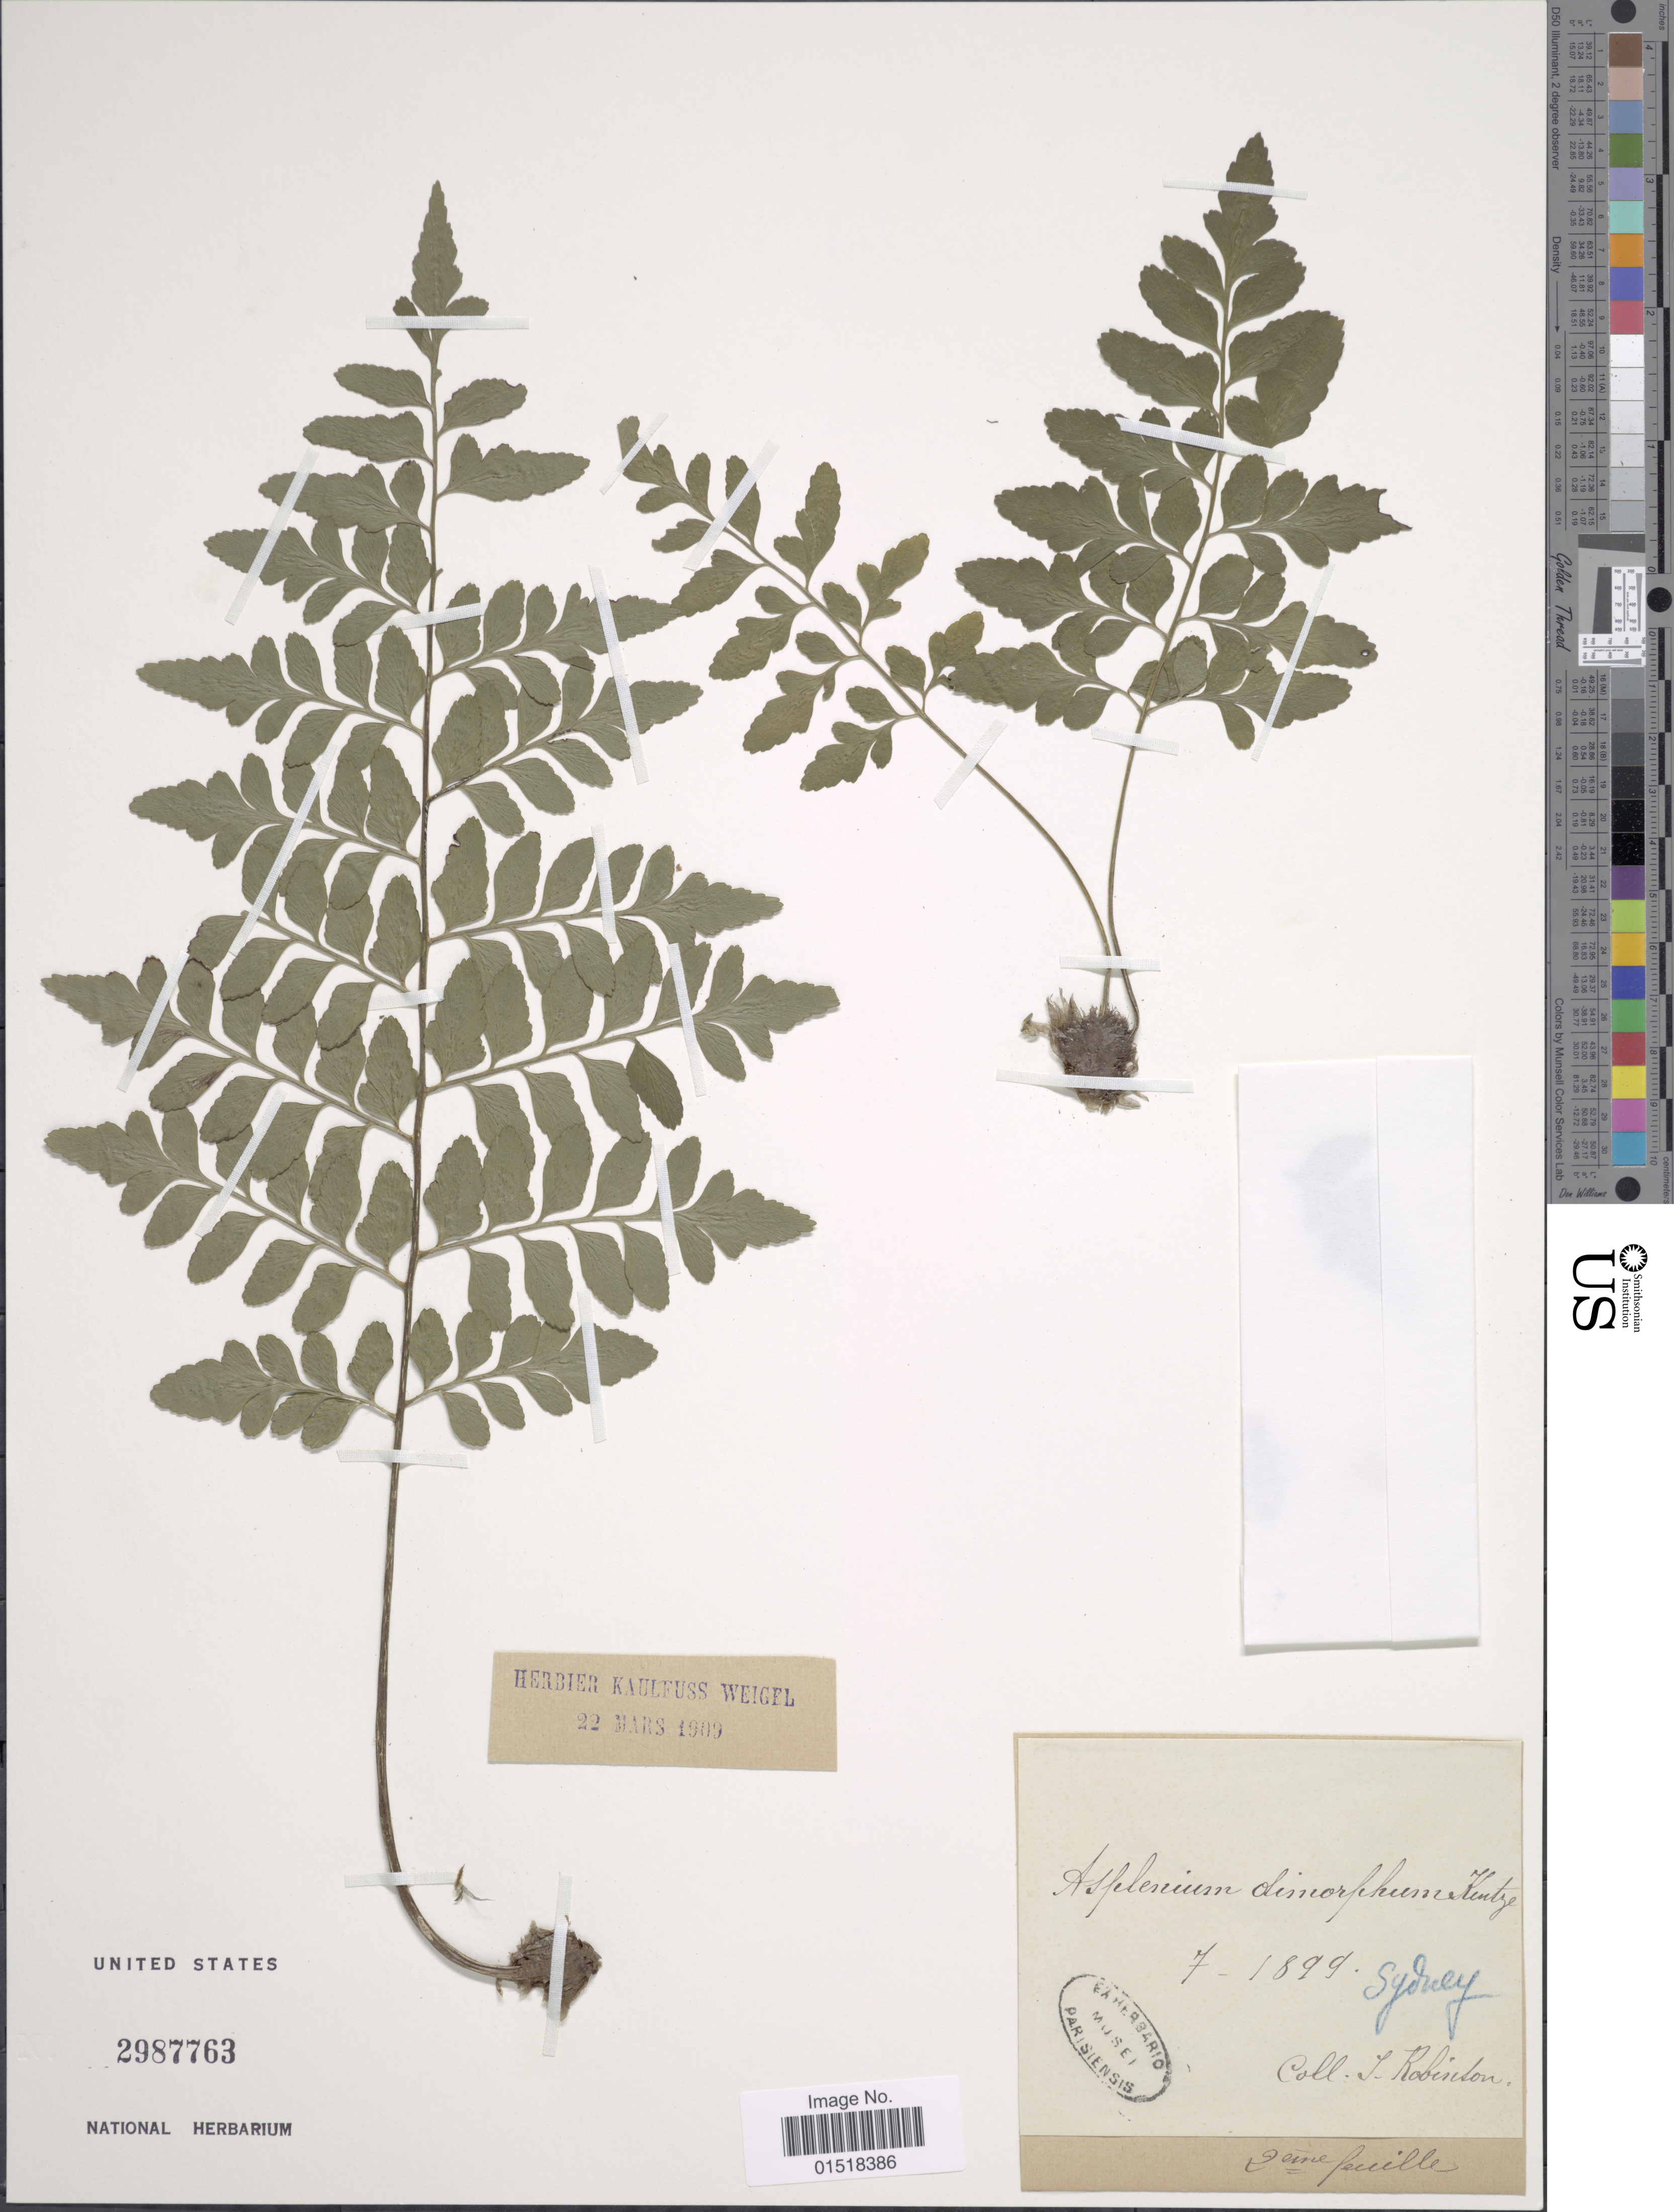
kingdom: Plantae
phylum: Tracheophyta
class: Polypodiopsida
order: Polypodiales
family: Aspleniaceae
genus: Asplenium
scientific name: Asplenium dimorphum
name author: Kunze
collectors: J. Robinson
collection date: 1899-07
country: Australia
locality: Sydney.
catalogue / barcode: US 2987763